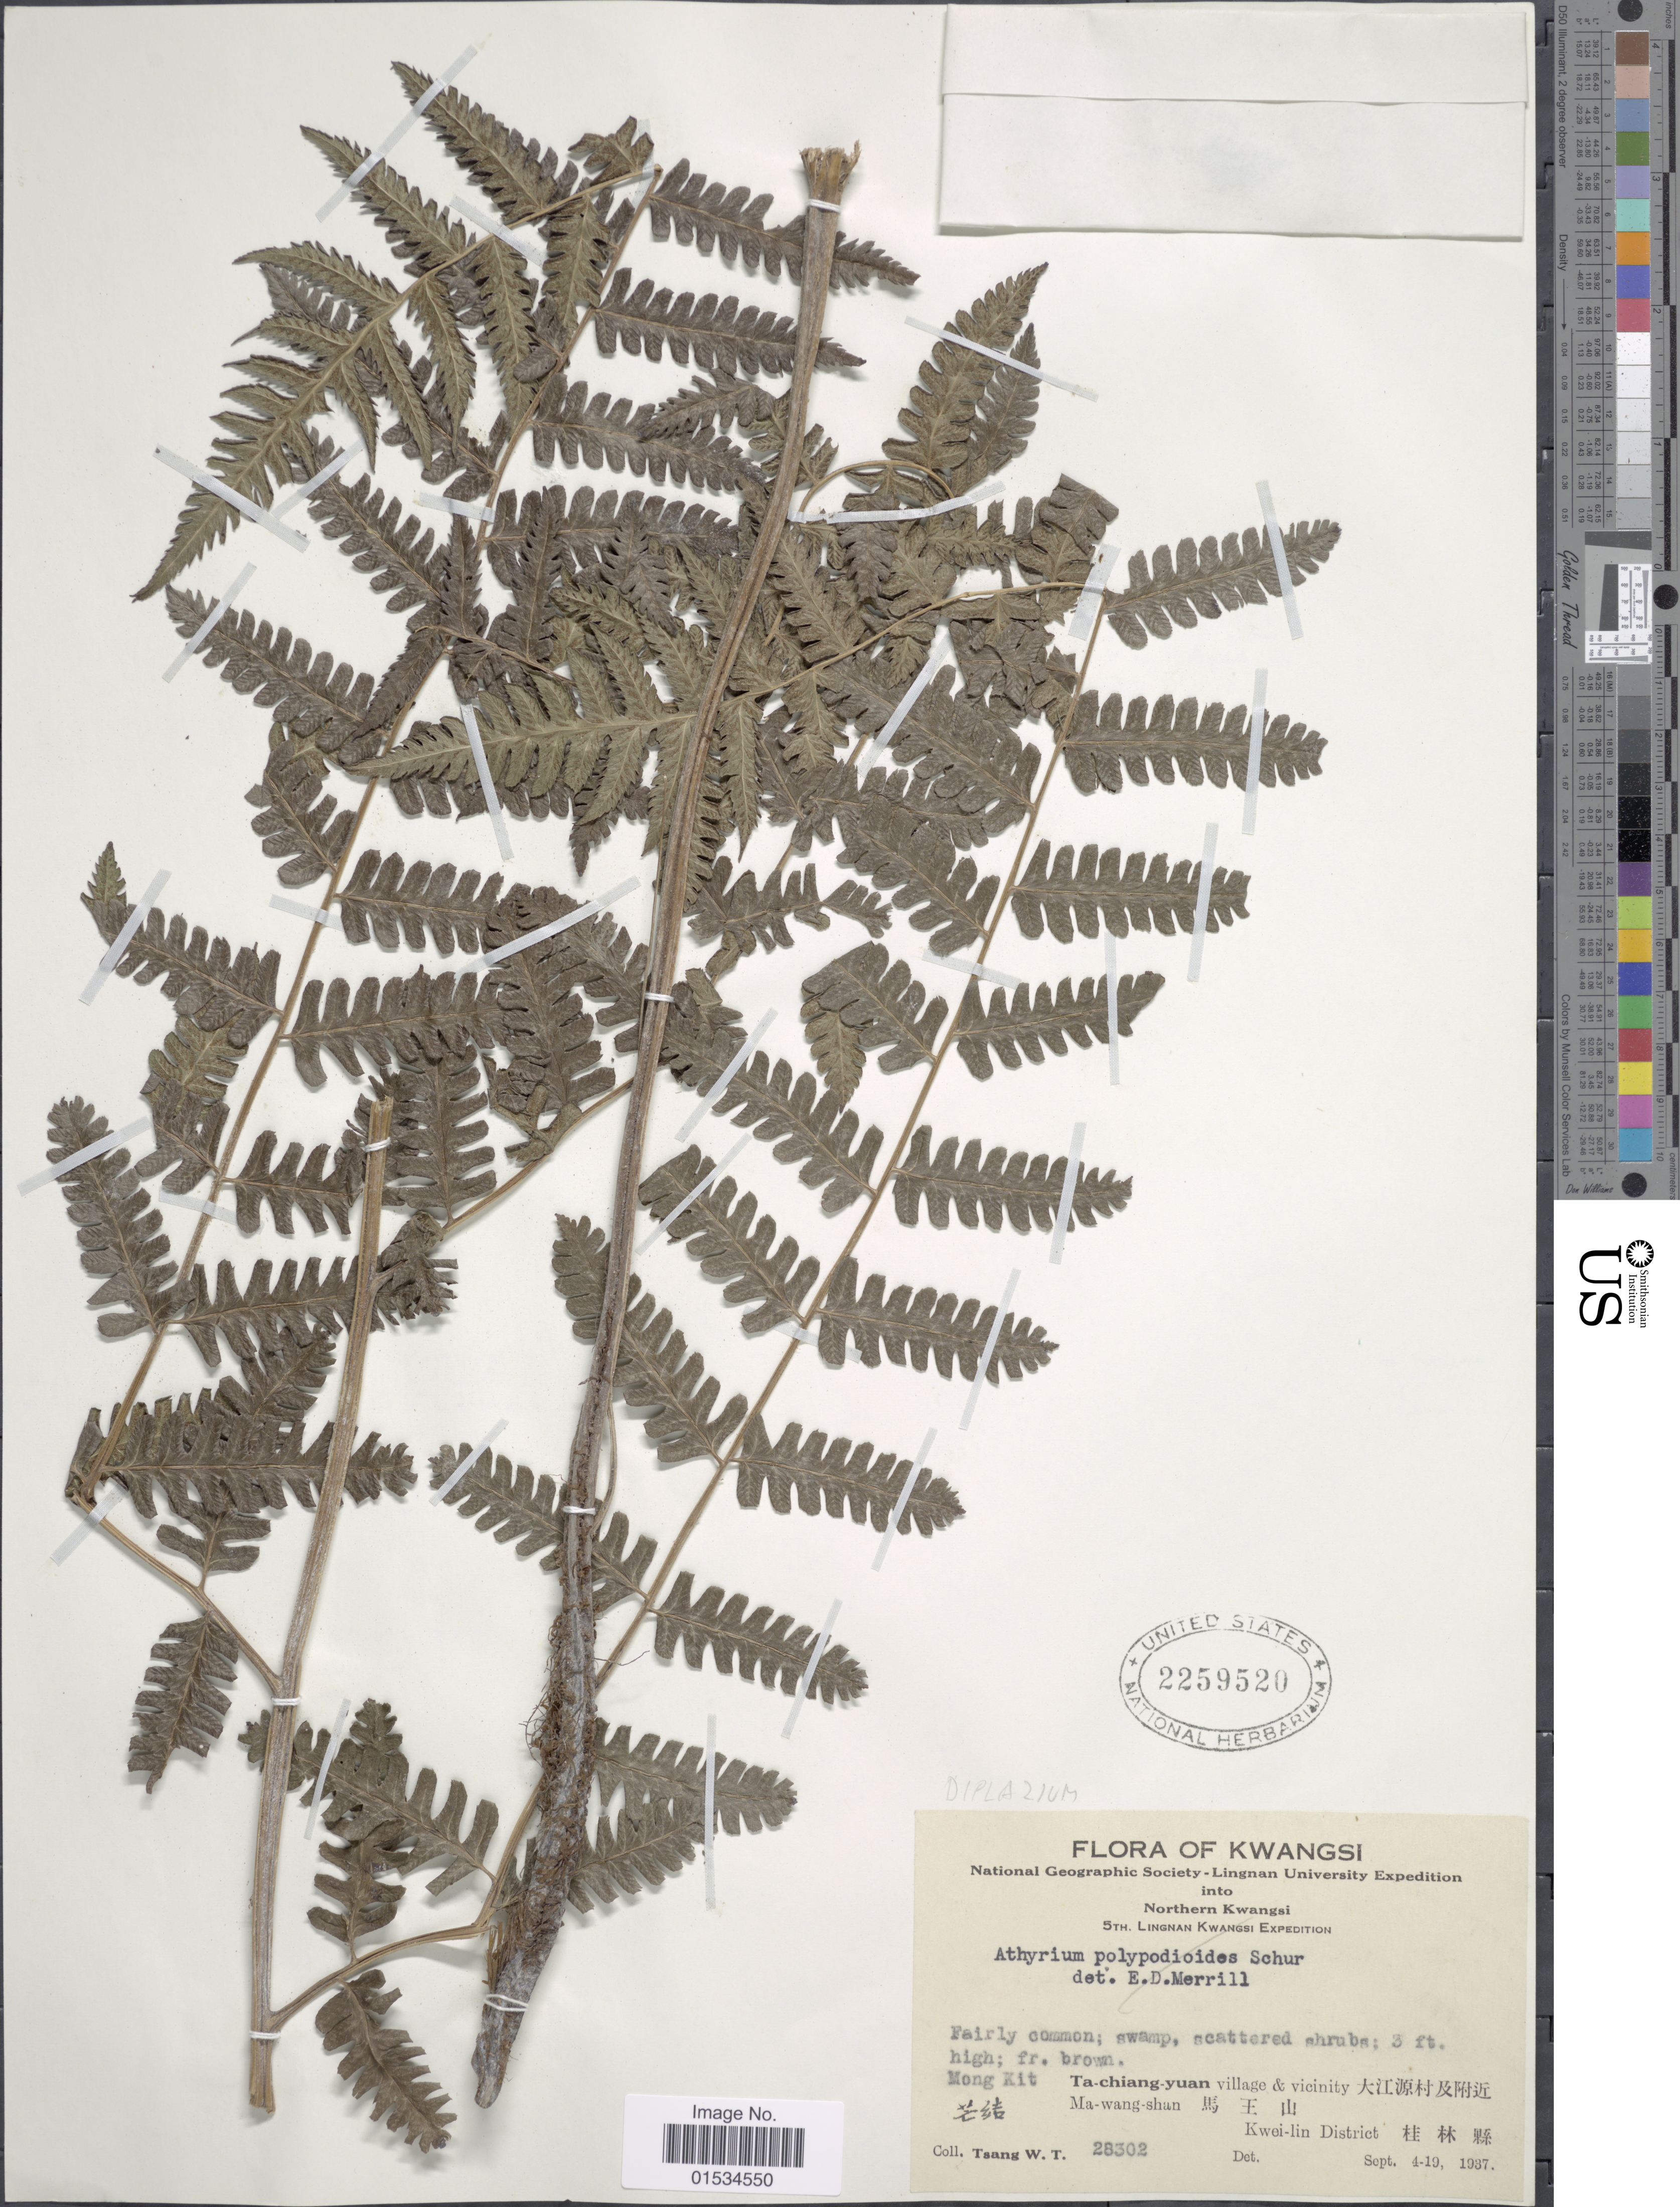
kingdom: Plantae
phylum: Tracheophyta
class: Polypodiopsida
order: Polypodiales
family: Athyriaceae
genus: Diplazium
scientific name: Diplazium sp.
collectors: W. T. Tsang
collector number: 28302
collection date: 1937-09-04/1937-09-19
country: China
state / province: Guangxi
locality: Kwangsi, Expedition into Northern Kwangsi, Mong Kit, Ta-chiang-yuan village & vicinity, Ma-wang-shan, Kwei-lin District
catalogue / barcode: US 2259520